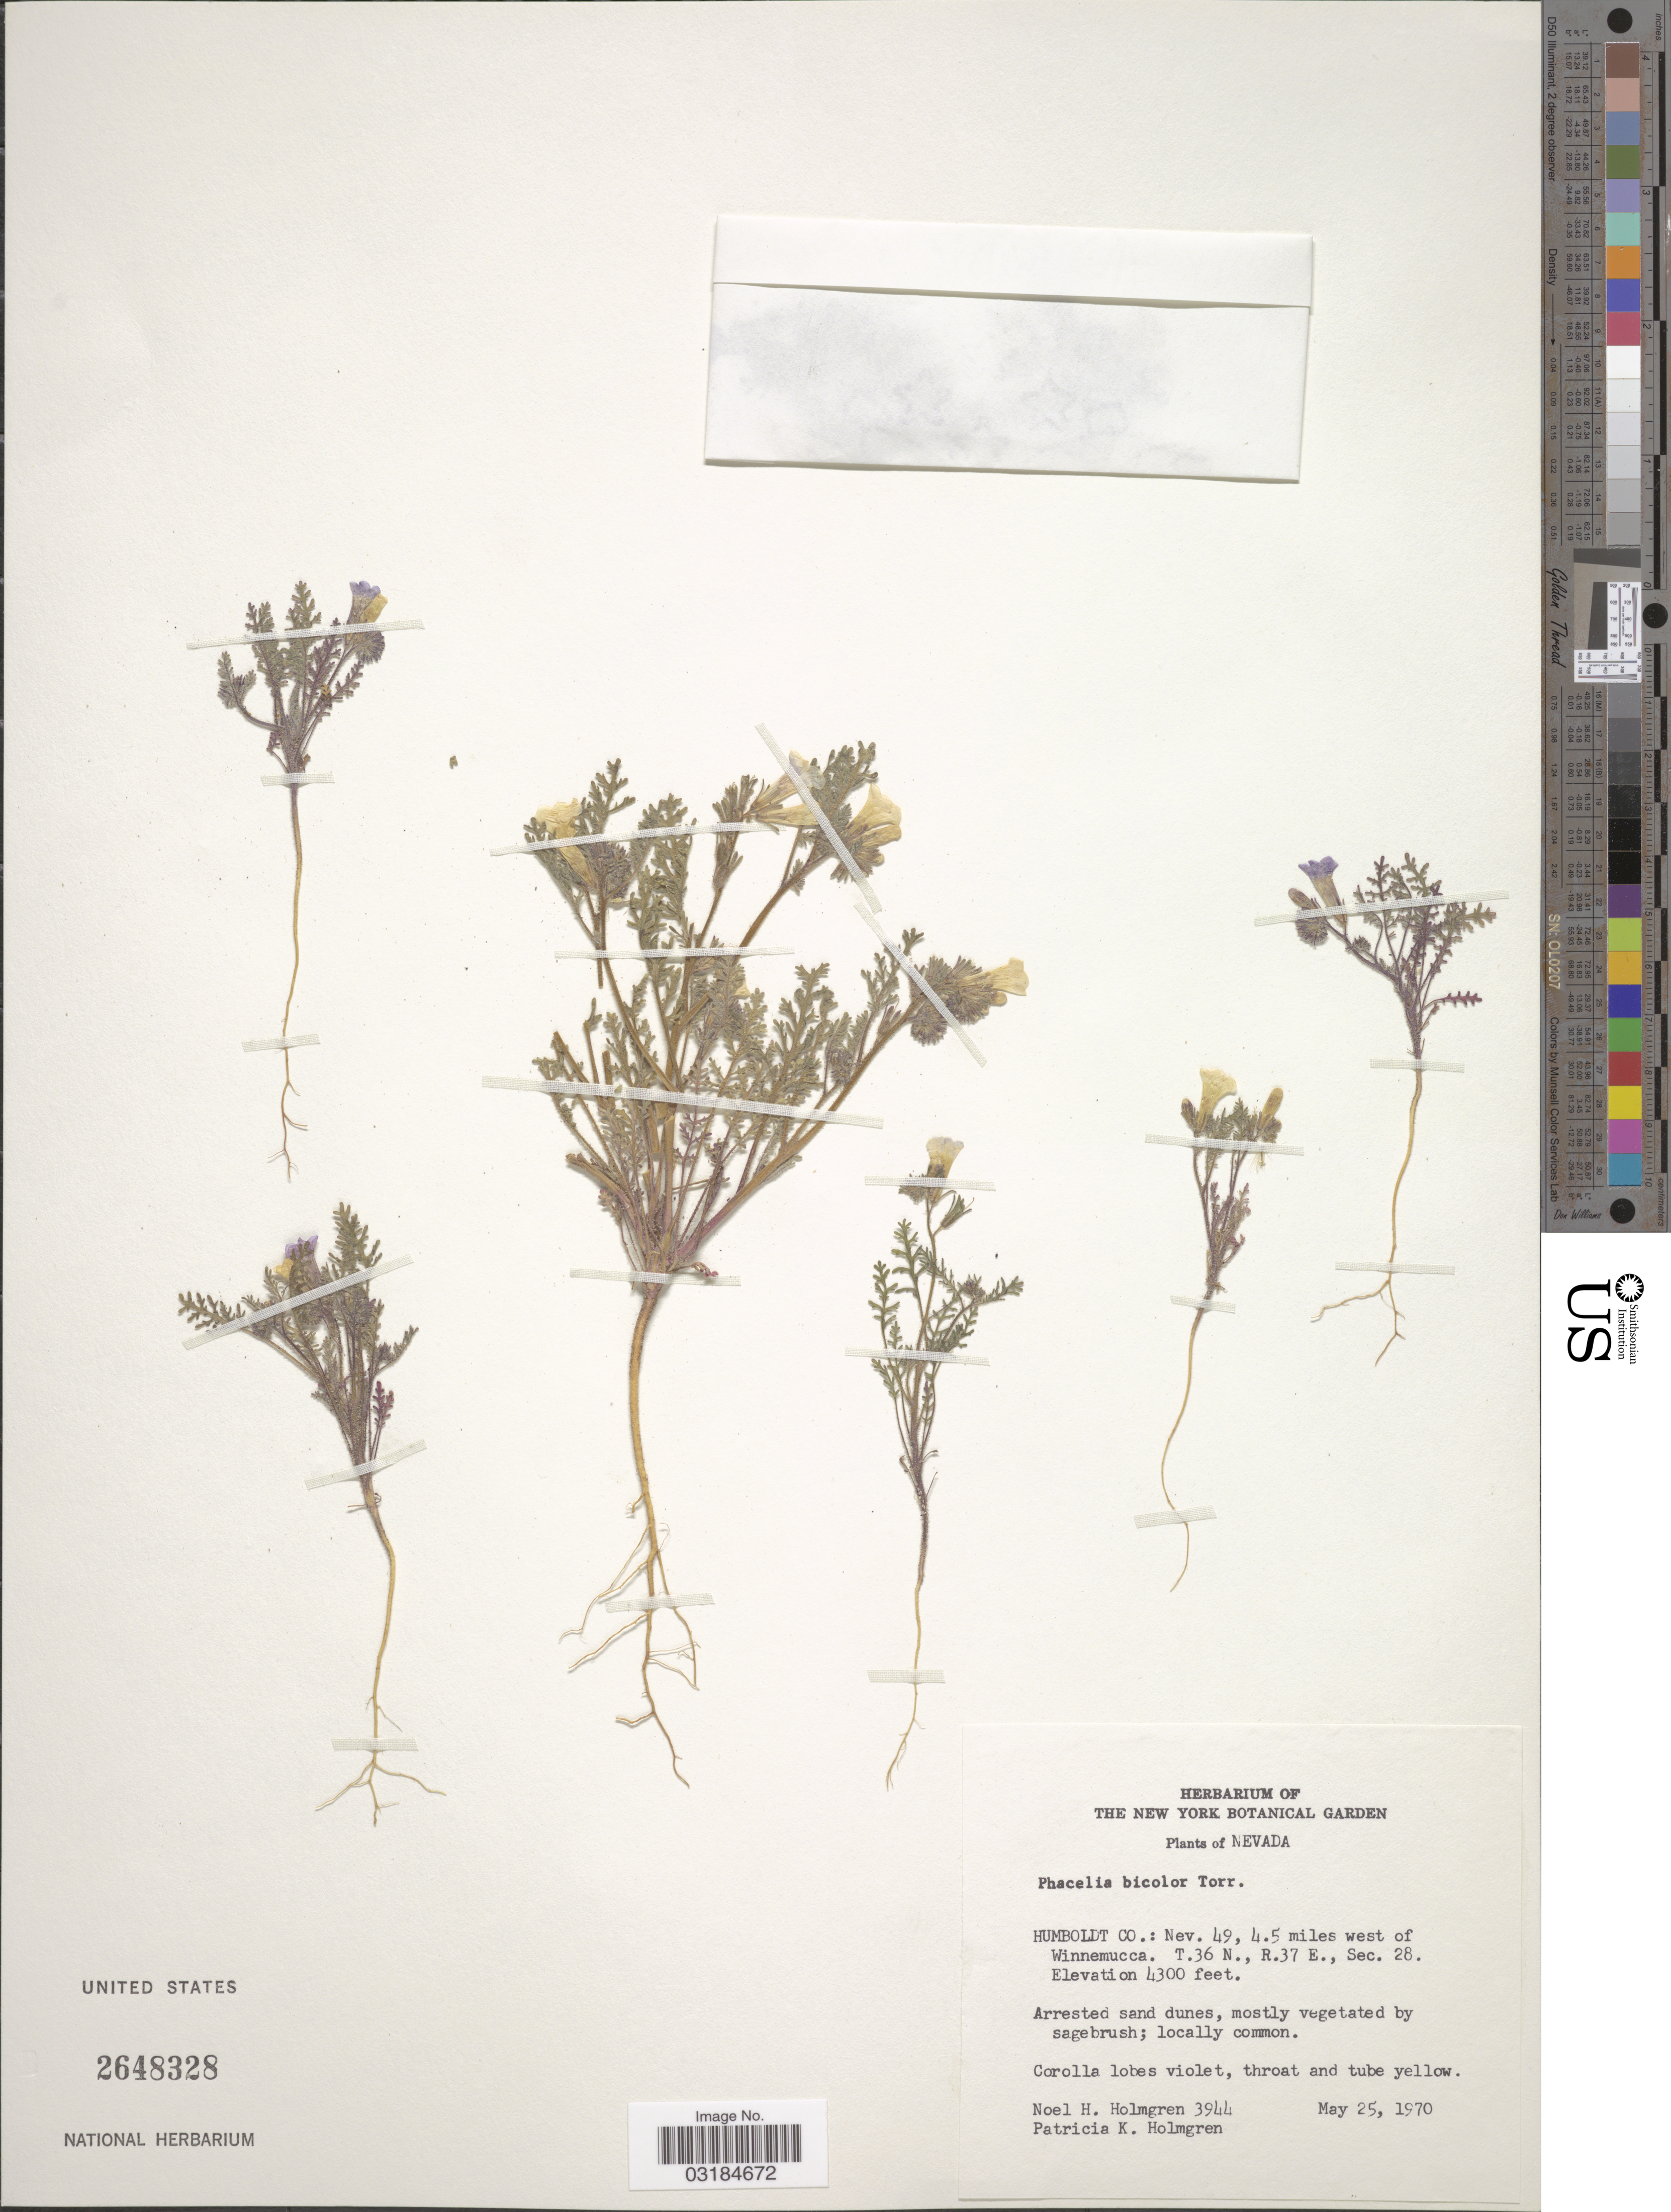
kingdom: Plantae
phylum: Tracheophyta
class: Magnoliopsida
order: Boraginales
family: Hydrophyllaceae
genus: Phacelia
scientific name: Phacelia bicolor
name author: Torr. in C. King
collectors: N. H. Holmgren & P. K. Holmgren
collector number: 3944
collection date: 1970-05-25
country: United States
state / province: Nevada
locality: Humboldt Co.: Nev. 49, 4.5 miles west of Winnemucca. T.36 N., R.37 E., Sec. 28.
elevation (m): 1311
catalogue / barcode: US 2648328